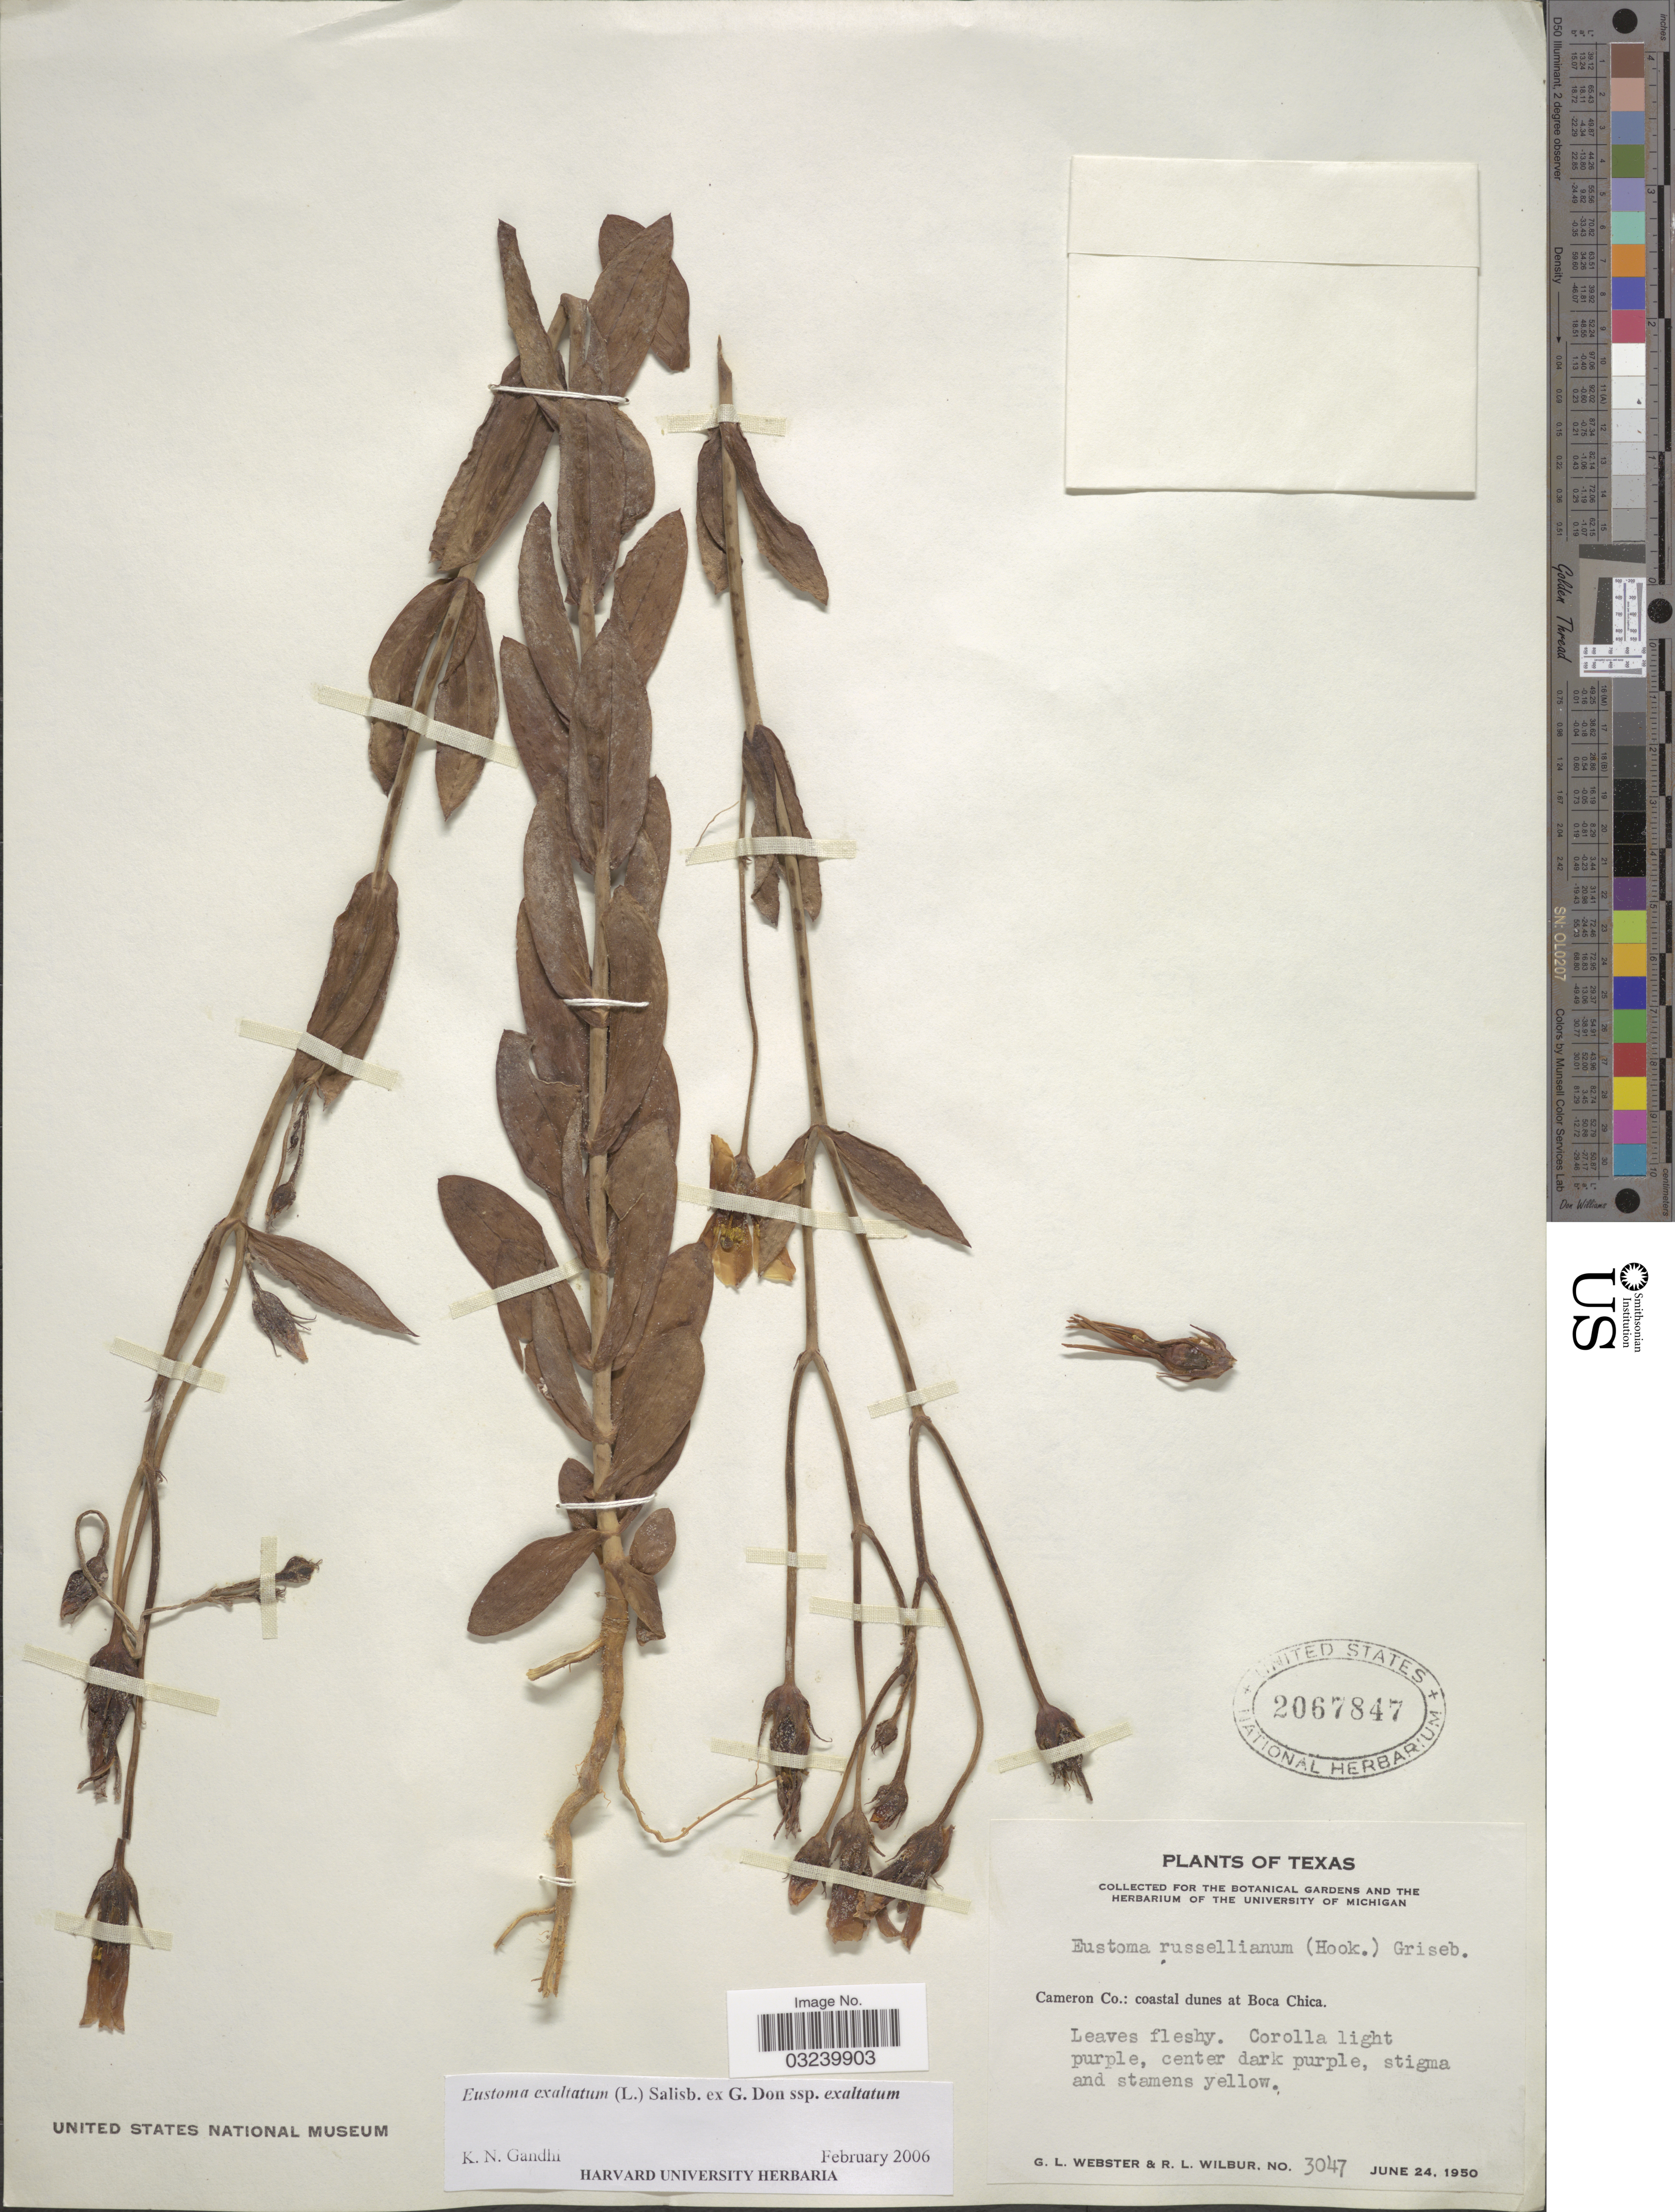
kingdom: Plantae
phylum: Tracheophyta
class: Magnoliopsida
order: Gentianales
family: Gentianaceae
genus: Eustoma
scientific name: Eustoma exaltatum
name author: (L.) Salisb. ex Don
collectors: G. L. Webster & R. L. Wilbur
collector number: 3047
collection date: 1950-06-24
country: United States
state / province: Texas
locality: Cameron Co.: coastal dunes at Boca Chica.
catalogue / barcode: US 2067847